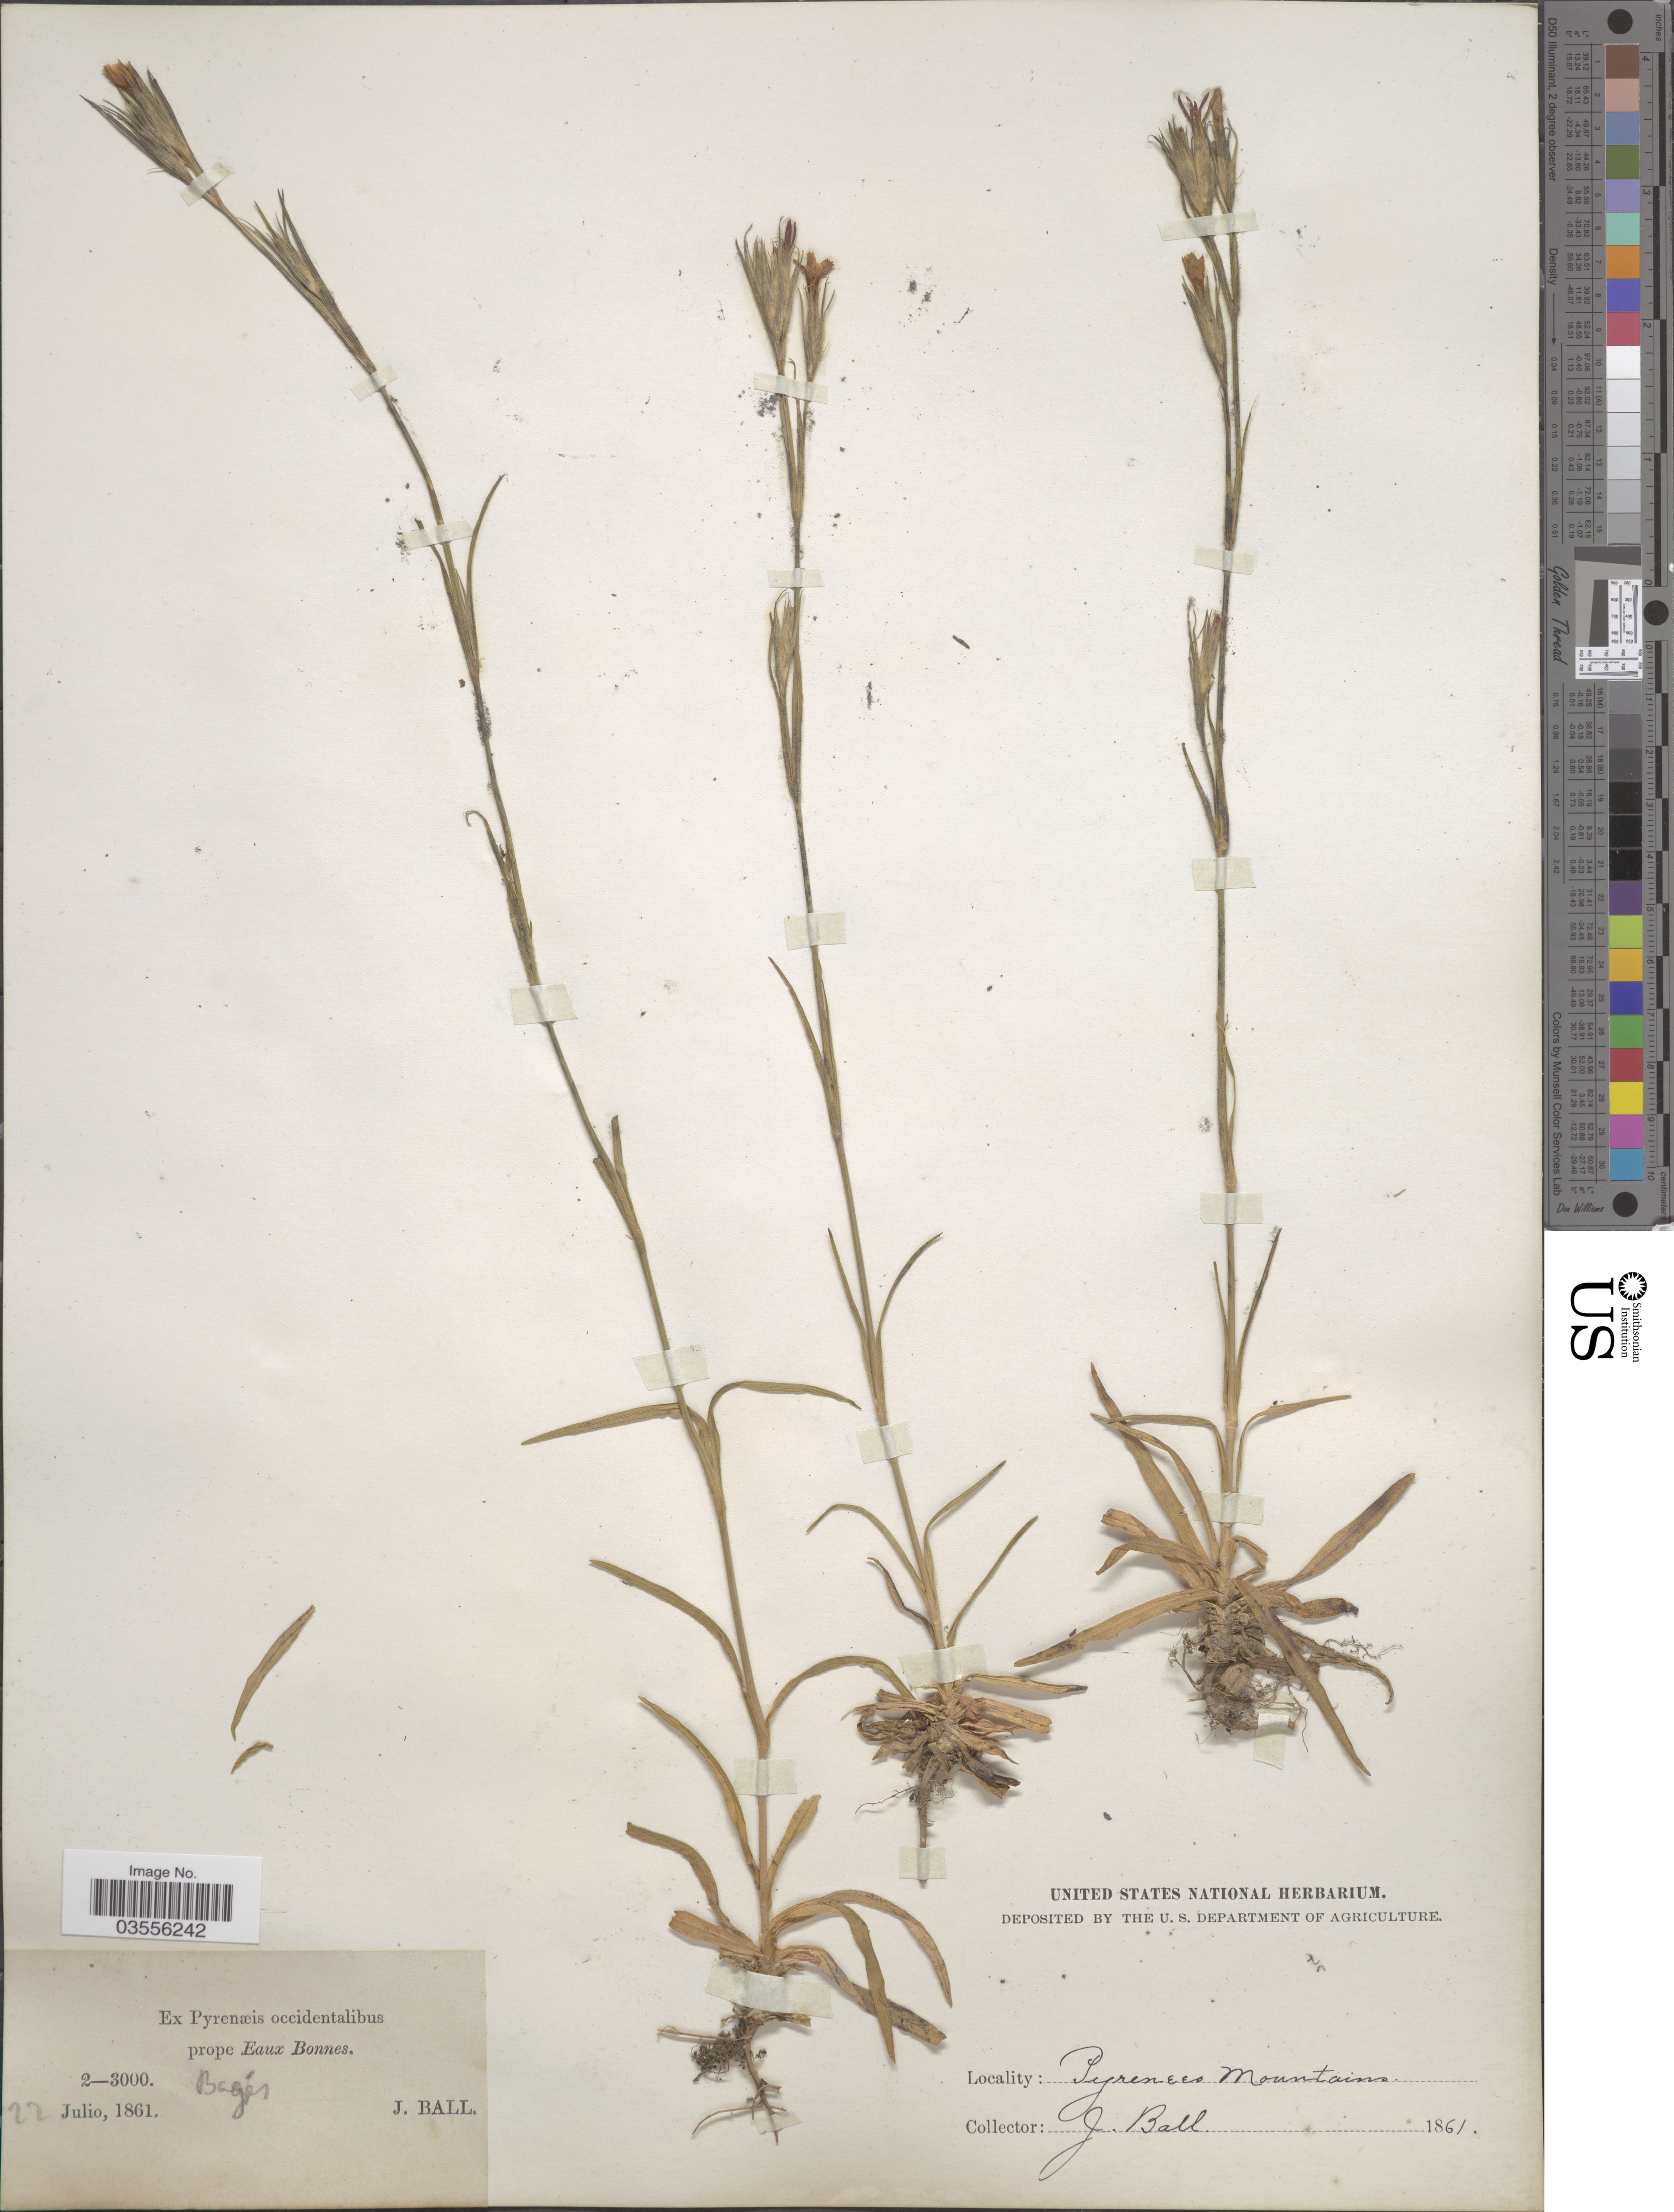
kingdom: Plantae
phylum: Tracheophyta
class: Magnoliopsida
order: Caryophyllales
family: Caryophyllaceae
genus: Dianthus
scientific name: Dianthus arenarius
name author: L.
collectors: J. Ball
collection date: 1861-07-22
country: France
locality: Pyrenees Mountains. Ex Pyrenæls occidentalis prope Eaux Bonnes Bagés.